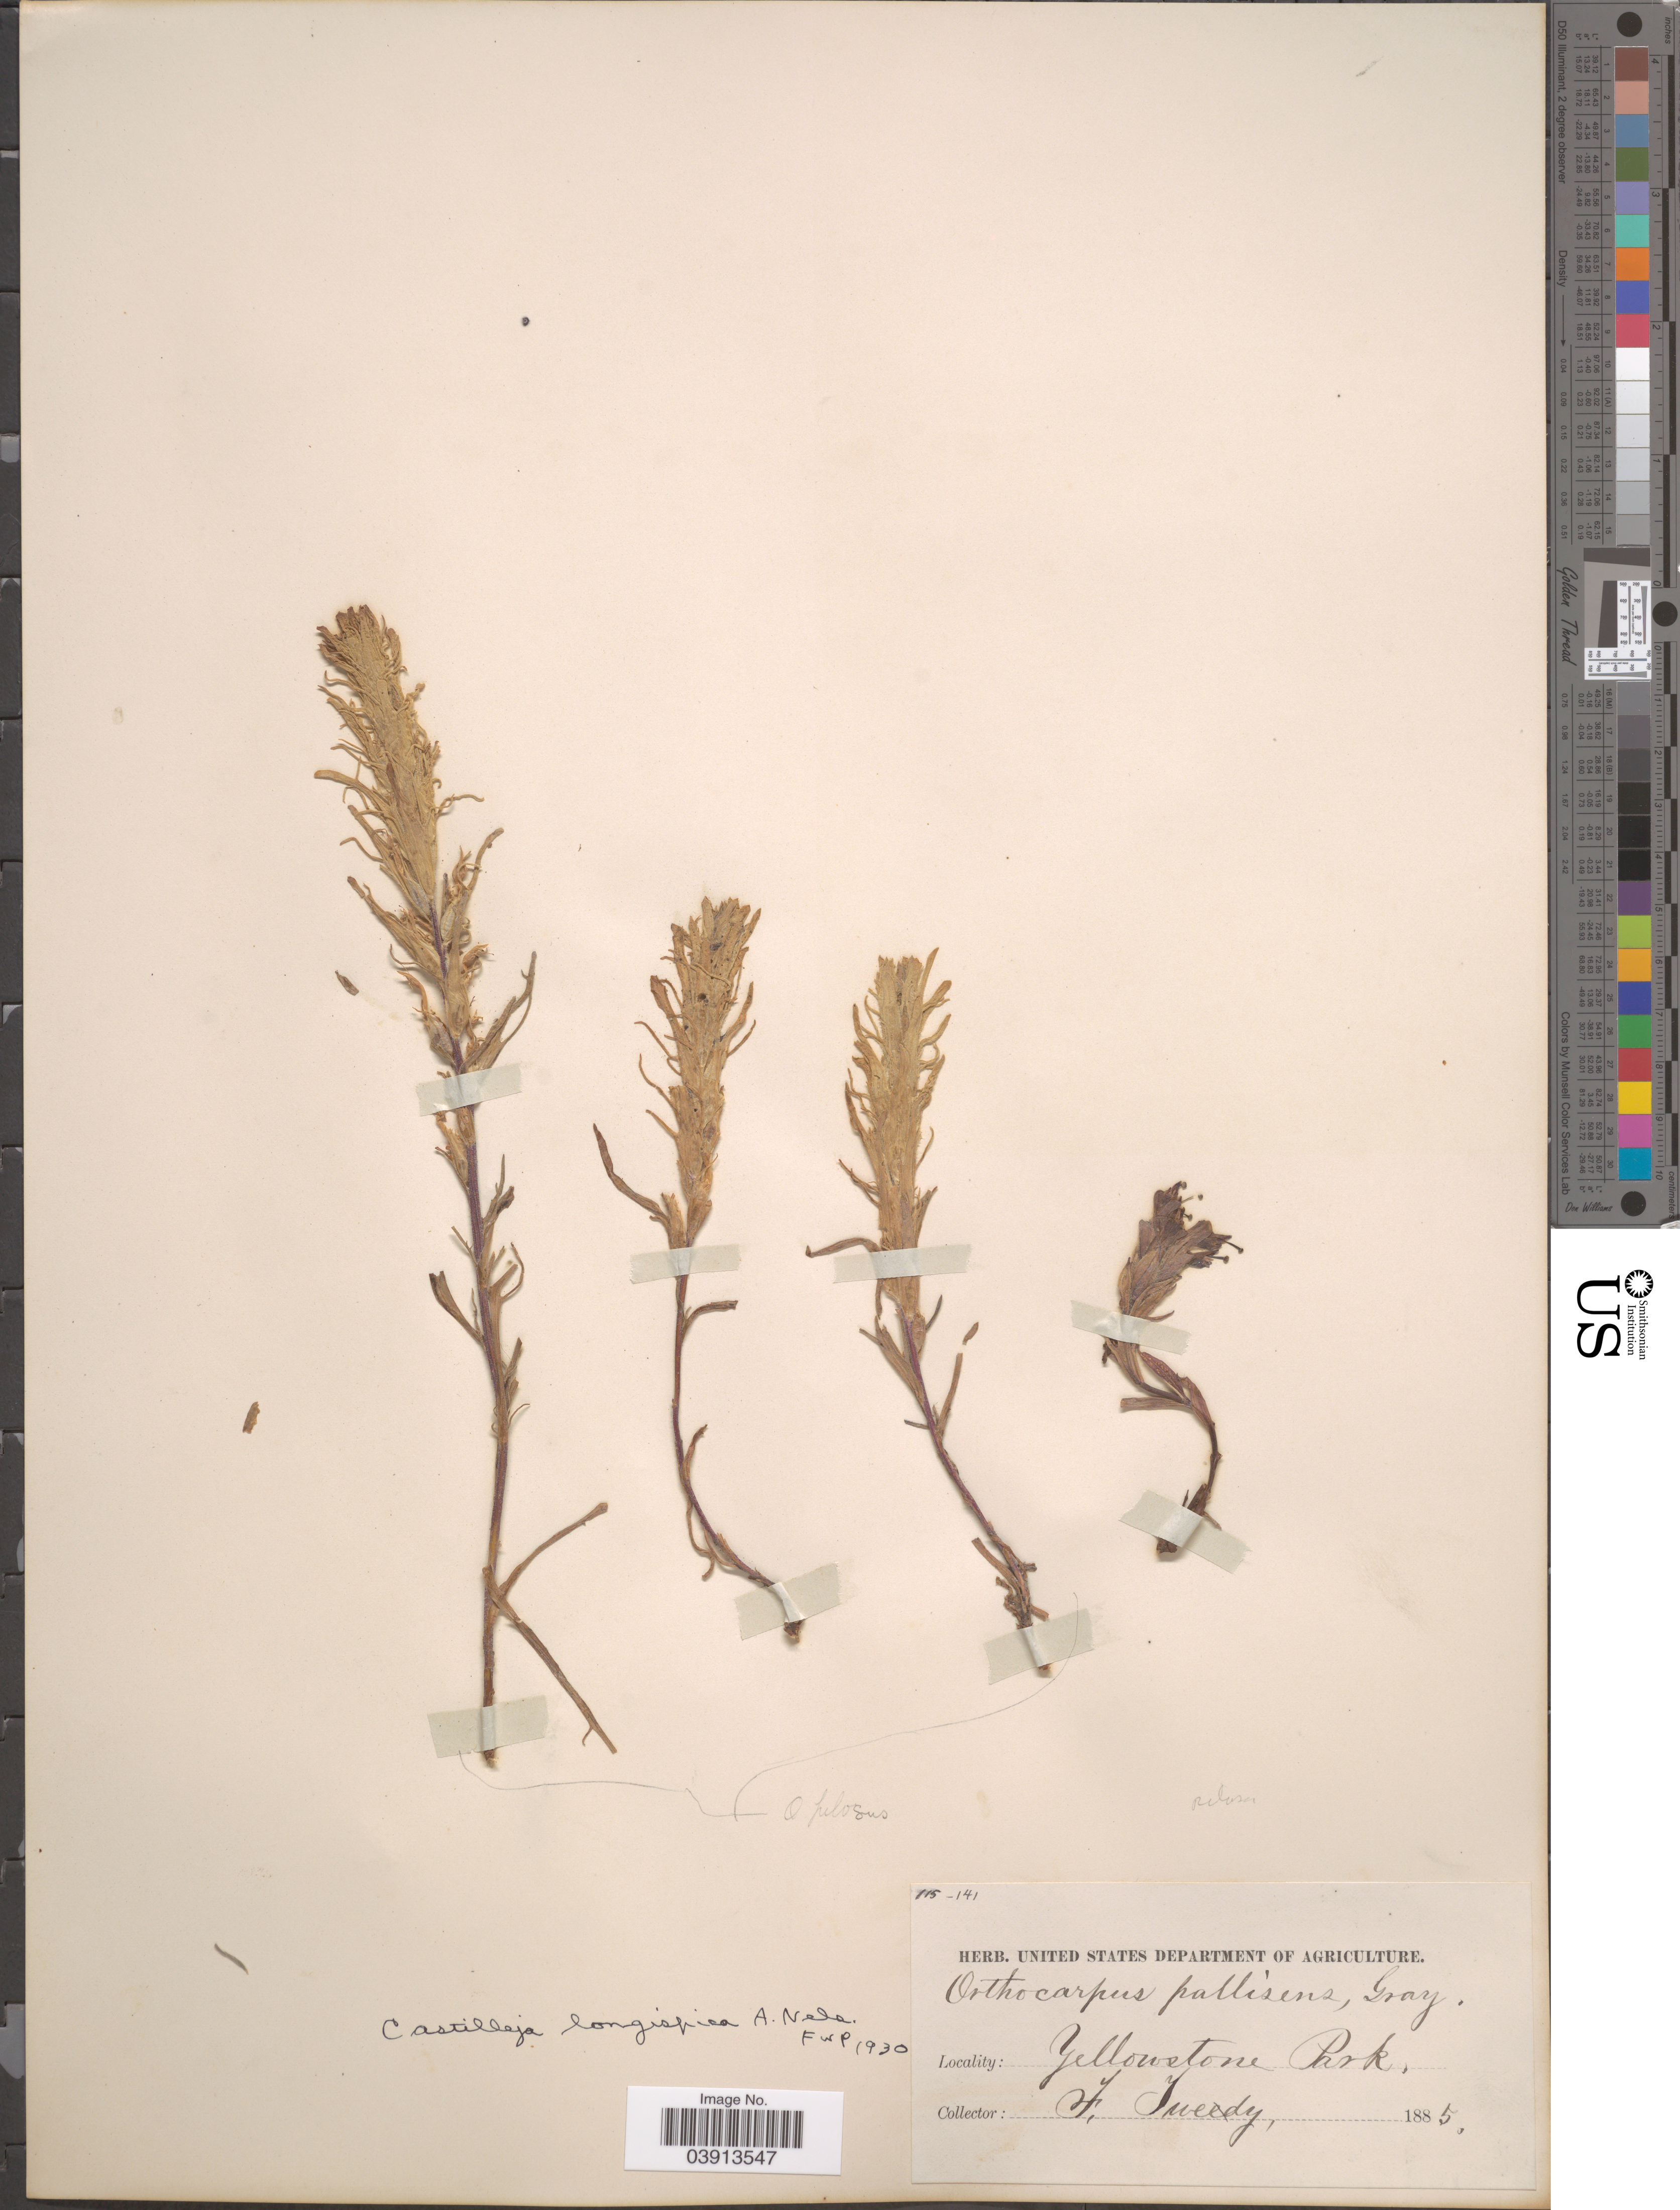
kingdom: Plantae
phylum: Tracheophyta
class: Magnoliopsida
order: Lamiales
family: Orobanchaceae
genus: Castilleja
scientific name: Castilleja pilosa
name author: (S. Watson) Rydb.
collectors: F. Tweedy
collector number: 115-141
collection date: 1885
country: United States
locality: Yellowstone Park.